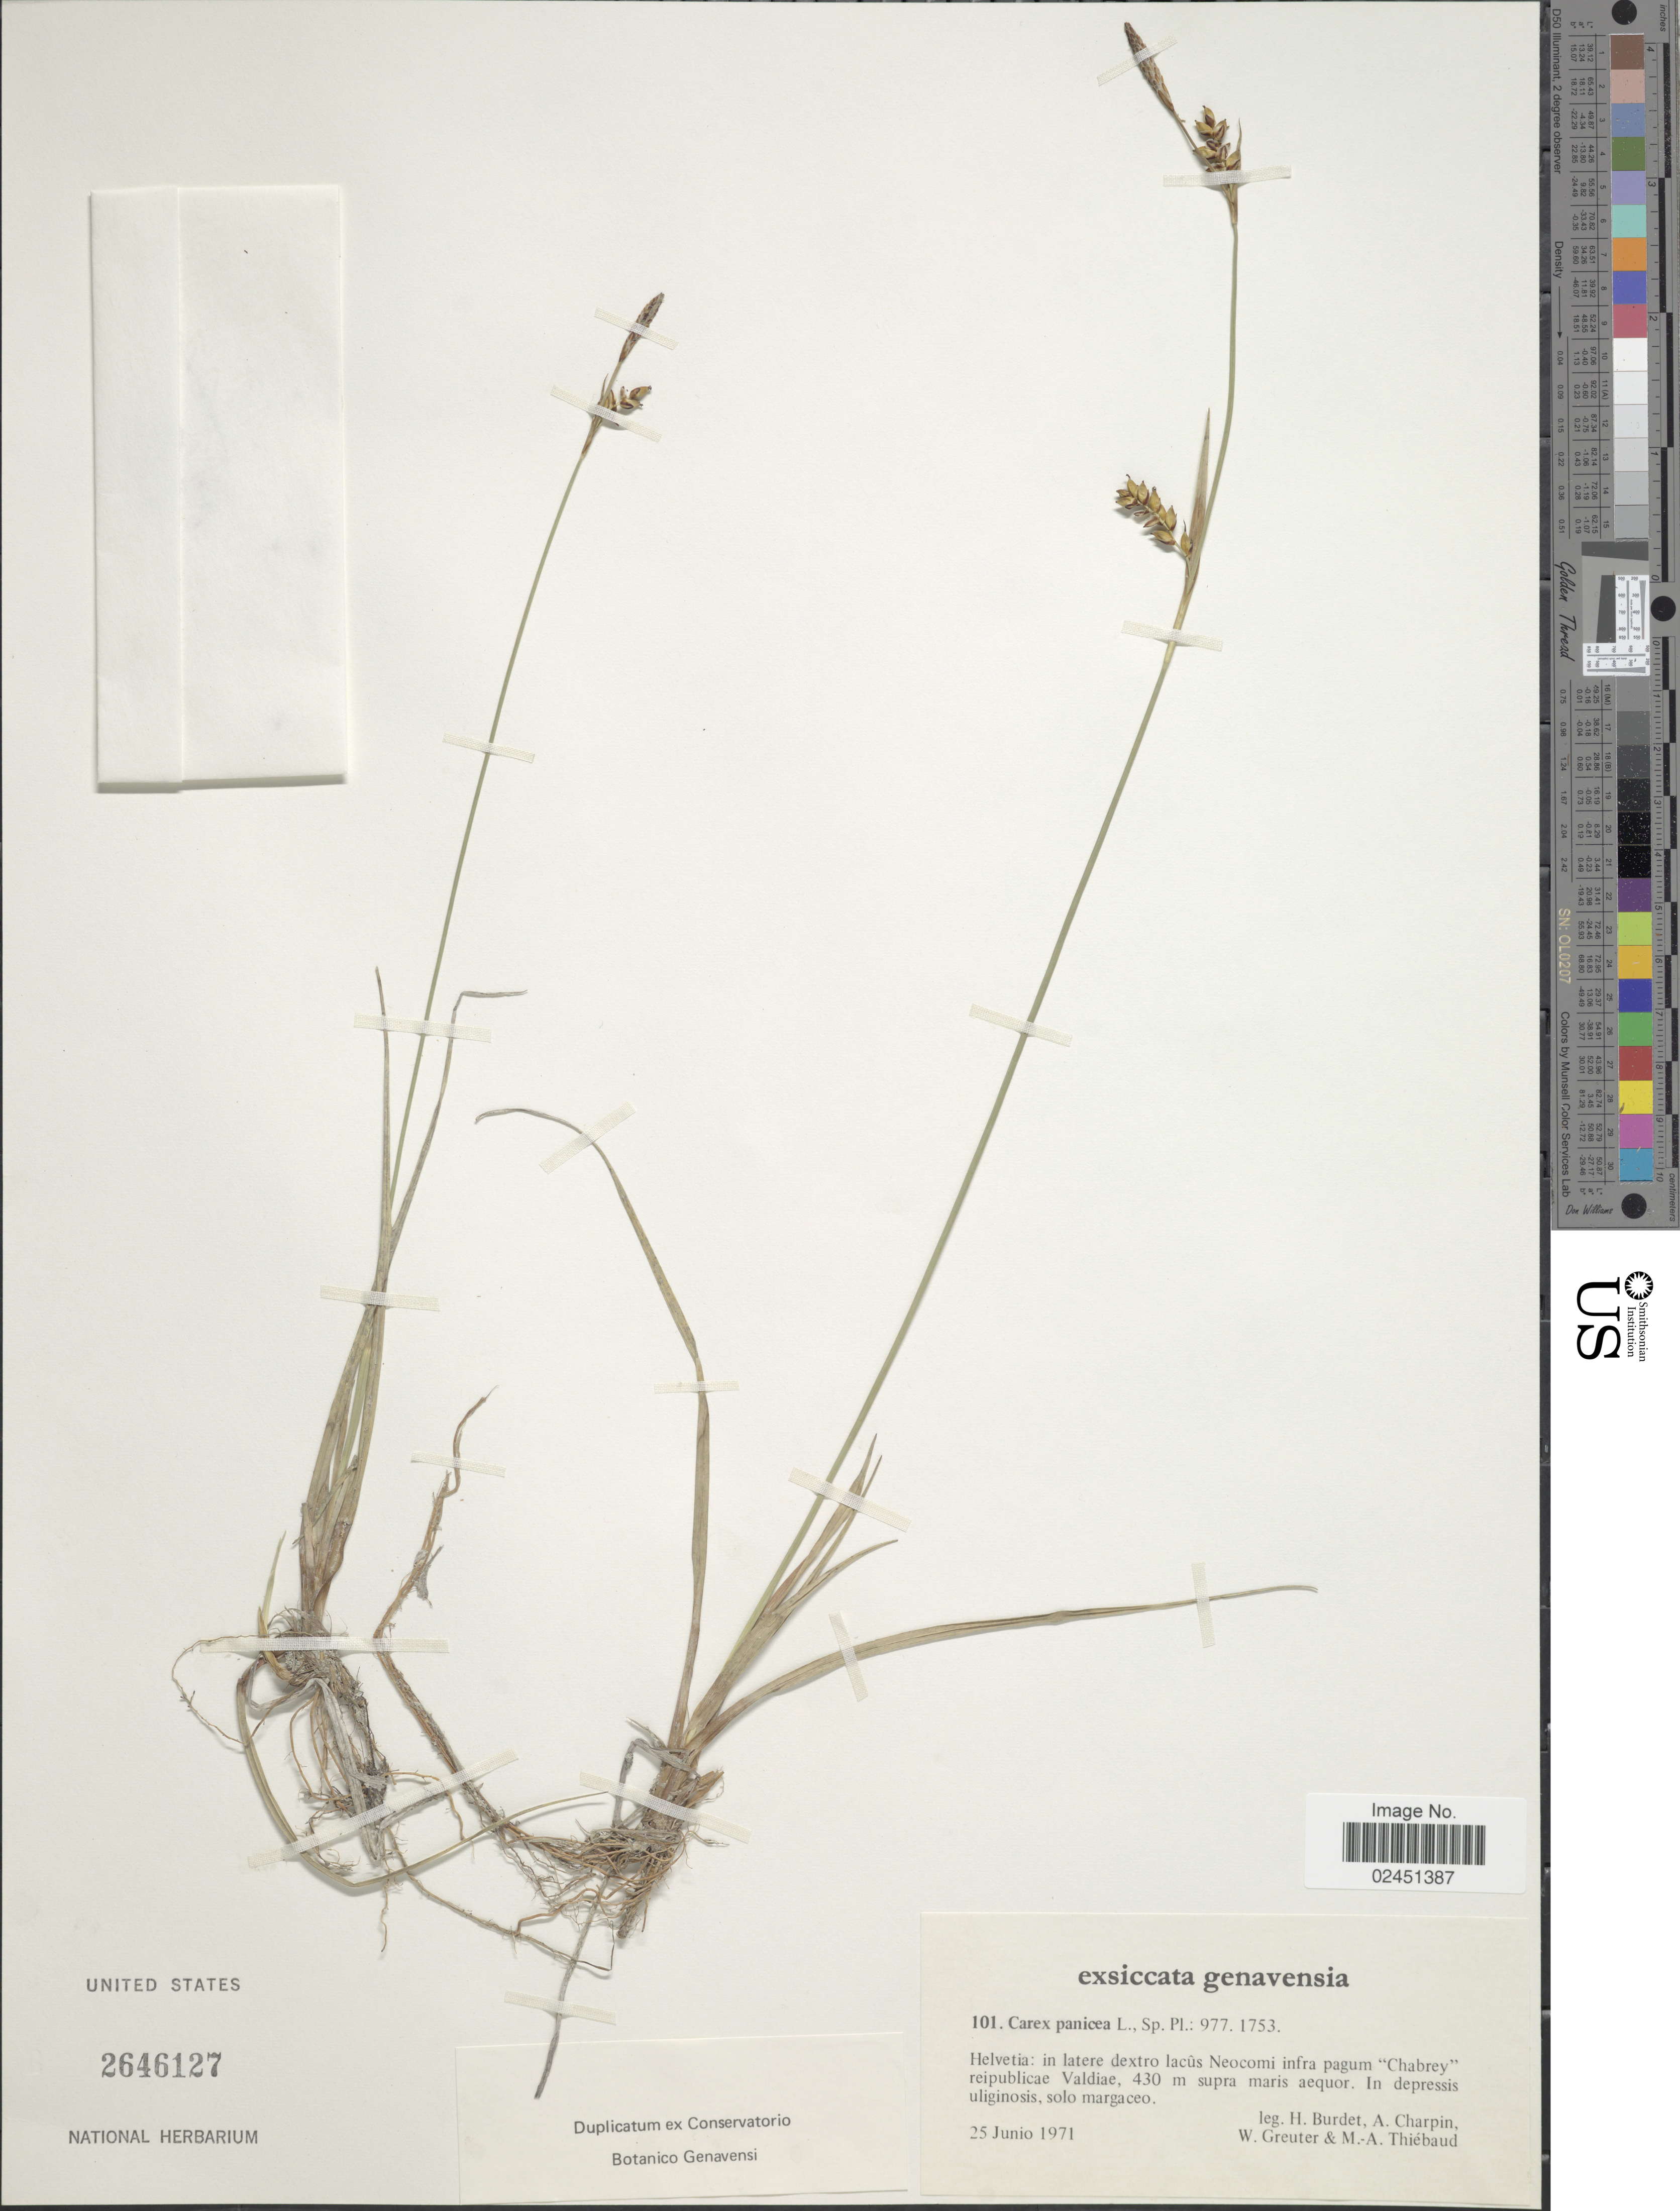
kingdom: Plantae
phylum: Tracheophyta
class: Liliopsida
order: Poales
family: Cyperaceae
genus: Carex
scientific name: Carex panicea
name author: L.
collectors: H. M. Burdet, A. Charpin, W. Greuter & M. Thiebaud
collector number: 101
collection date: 1971-06-25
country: Switzerland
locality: In latere dextro lacus Neocomi infra pagum "Chabrey" reipublicae Valdiae, supra maris aequor, in depressis uliginosis, solo margaceo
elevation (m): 430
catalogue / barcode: US 2646127